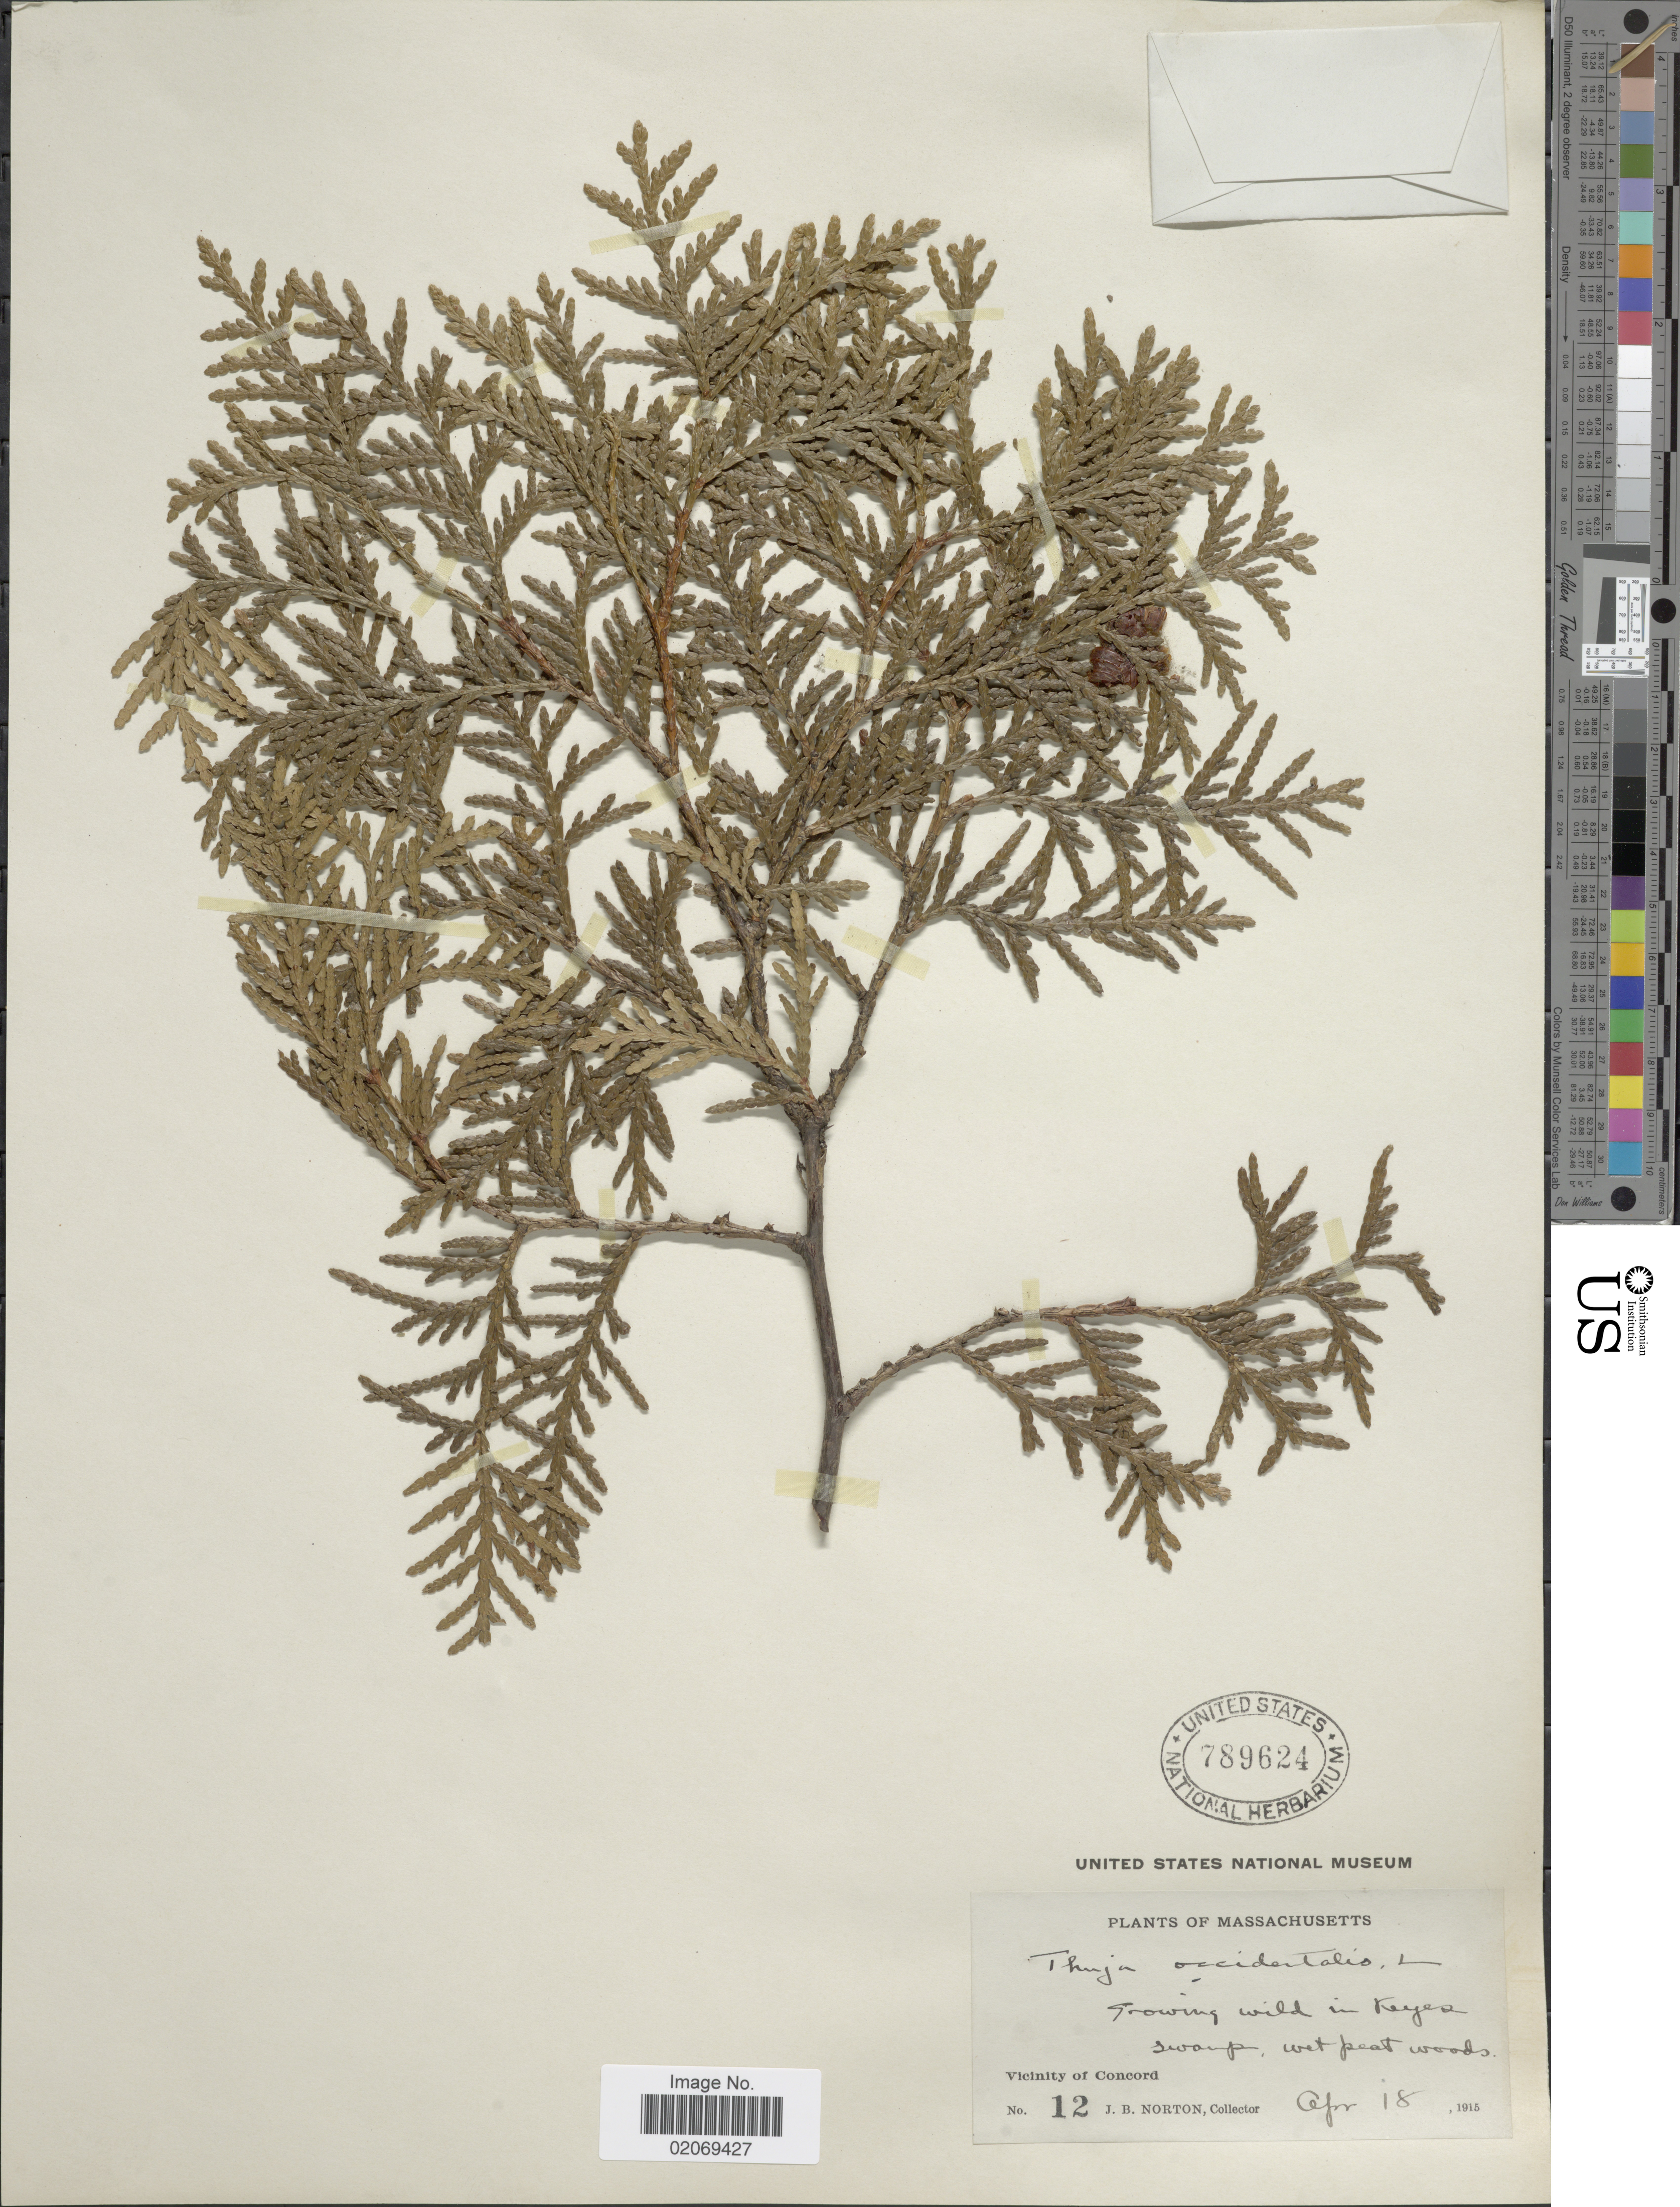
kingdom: Plantae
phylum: Tracheophyta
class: Pinopsida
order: Pinales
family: Cupressaceae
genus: Thuja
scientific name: Thuja occidentalis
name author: L.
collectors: J. B. Norton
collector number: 12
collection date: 1915-04-18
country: United States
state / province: Massachusetts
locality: Growing wild in Keyes swamp, wet peat woods, Vicinity of Concord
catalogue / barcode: US 789624